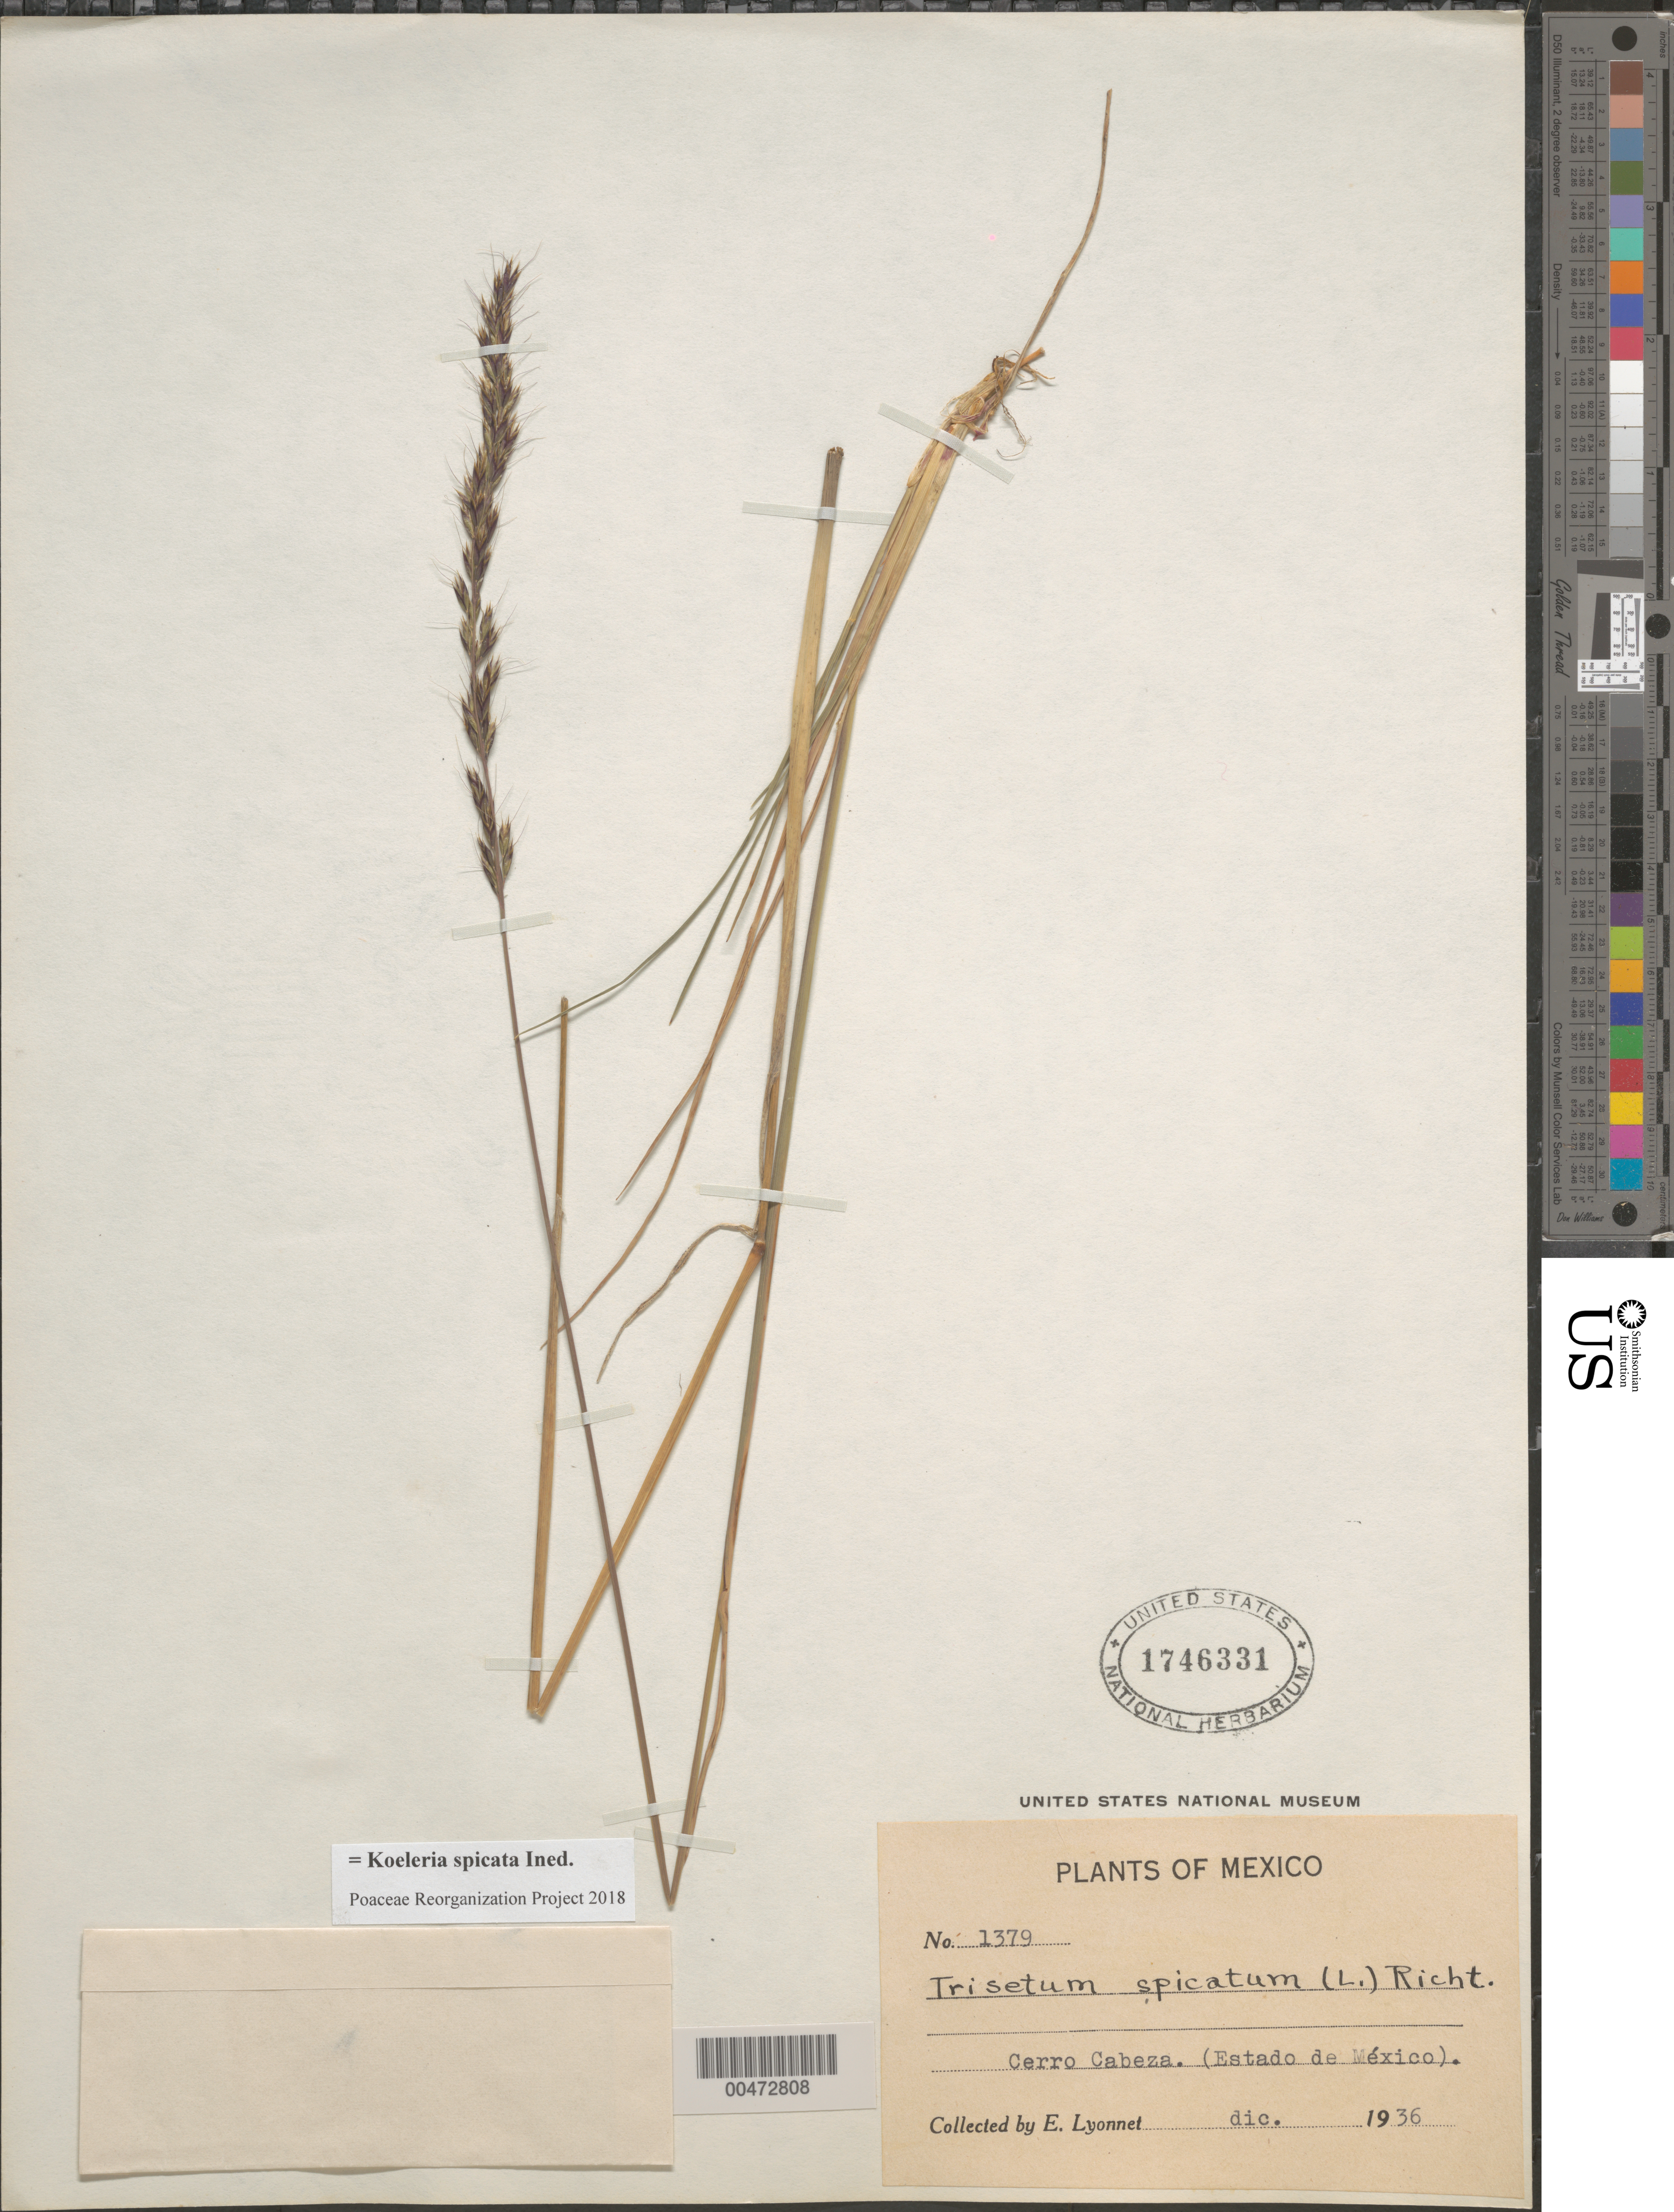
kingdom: Plantae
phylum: Tracheophyta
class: Liliopsida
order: Poales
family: Poaceae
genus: Koeleria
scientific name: Koeleria spicata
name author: (L.) Barberá et al.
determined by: Poaceae Reorganization Project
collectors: Bro. E. Lyonnet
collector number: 1379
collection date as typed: Dec 1936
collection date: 1936-12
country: Mexico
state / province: México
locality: Cerro Cabeza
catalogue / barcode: US 1746331